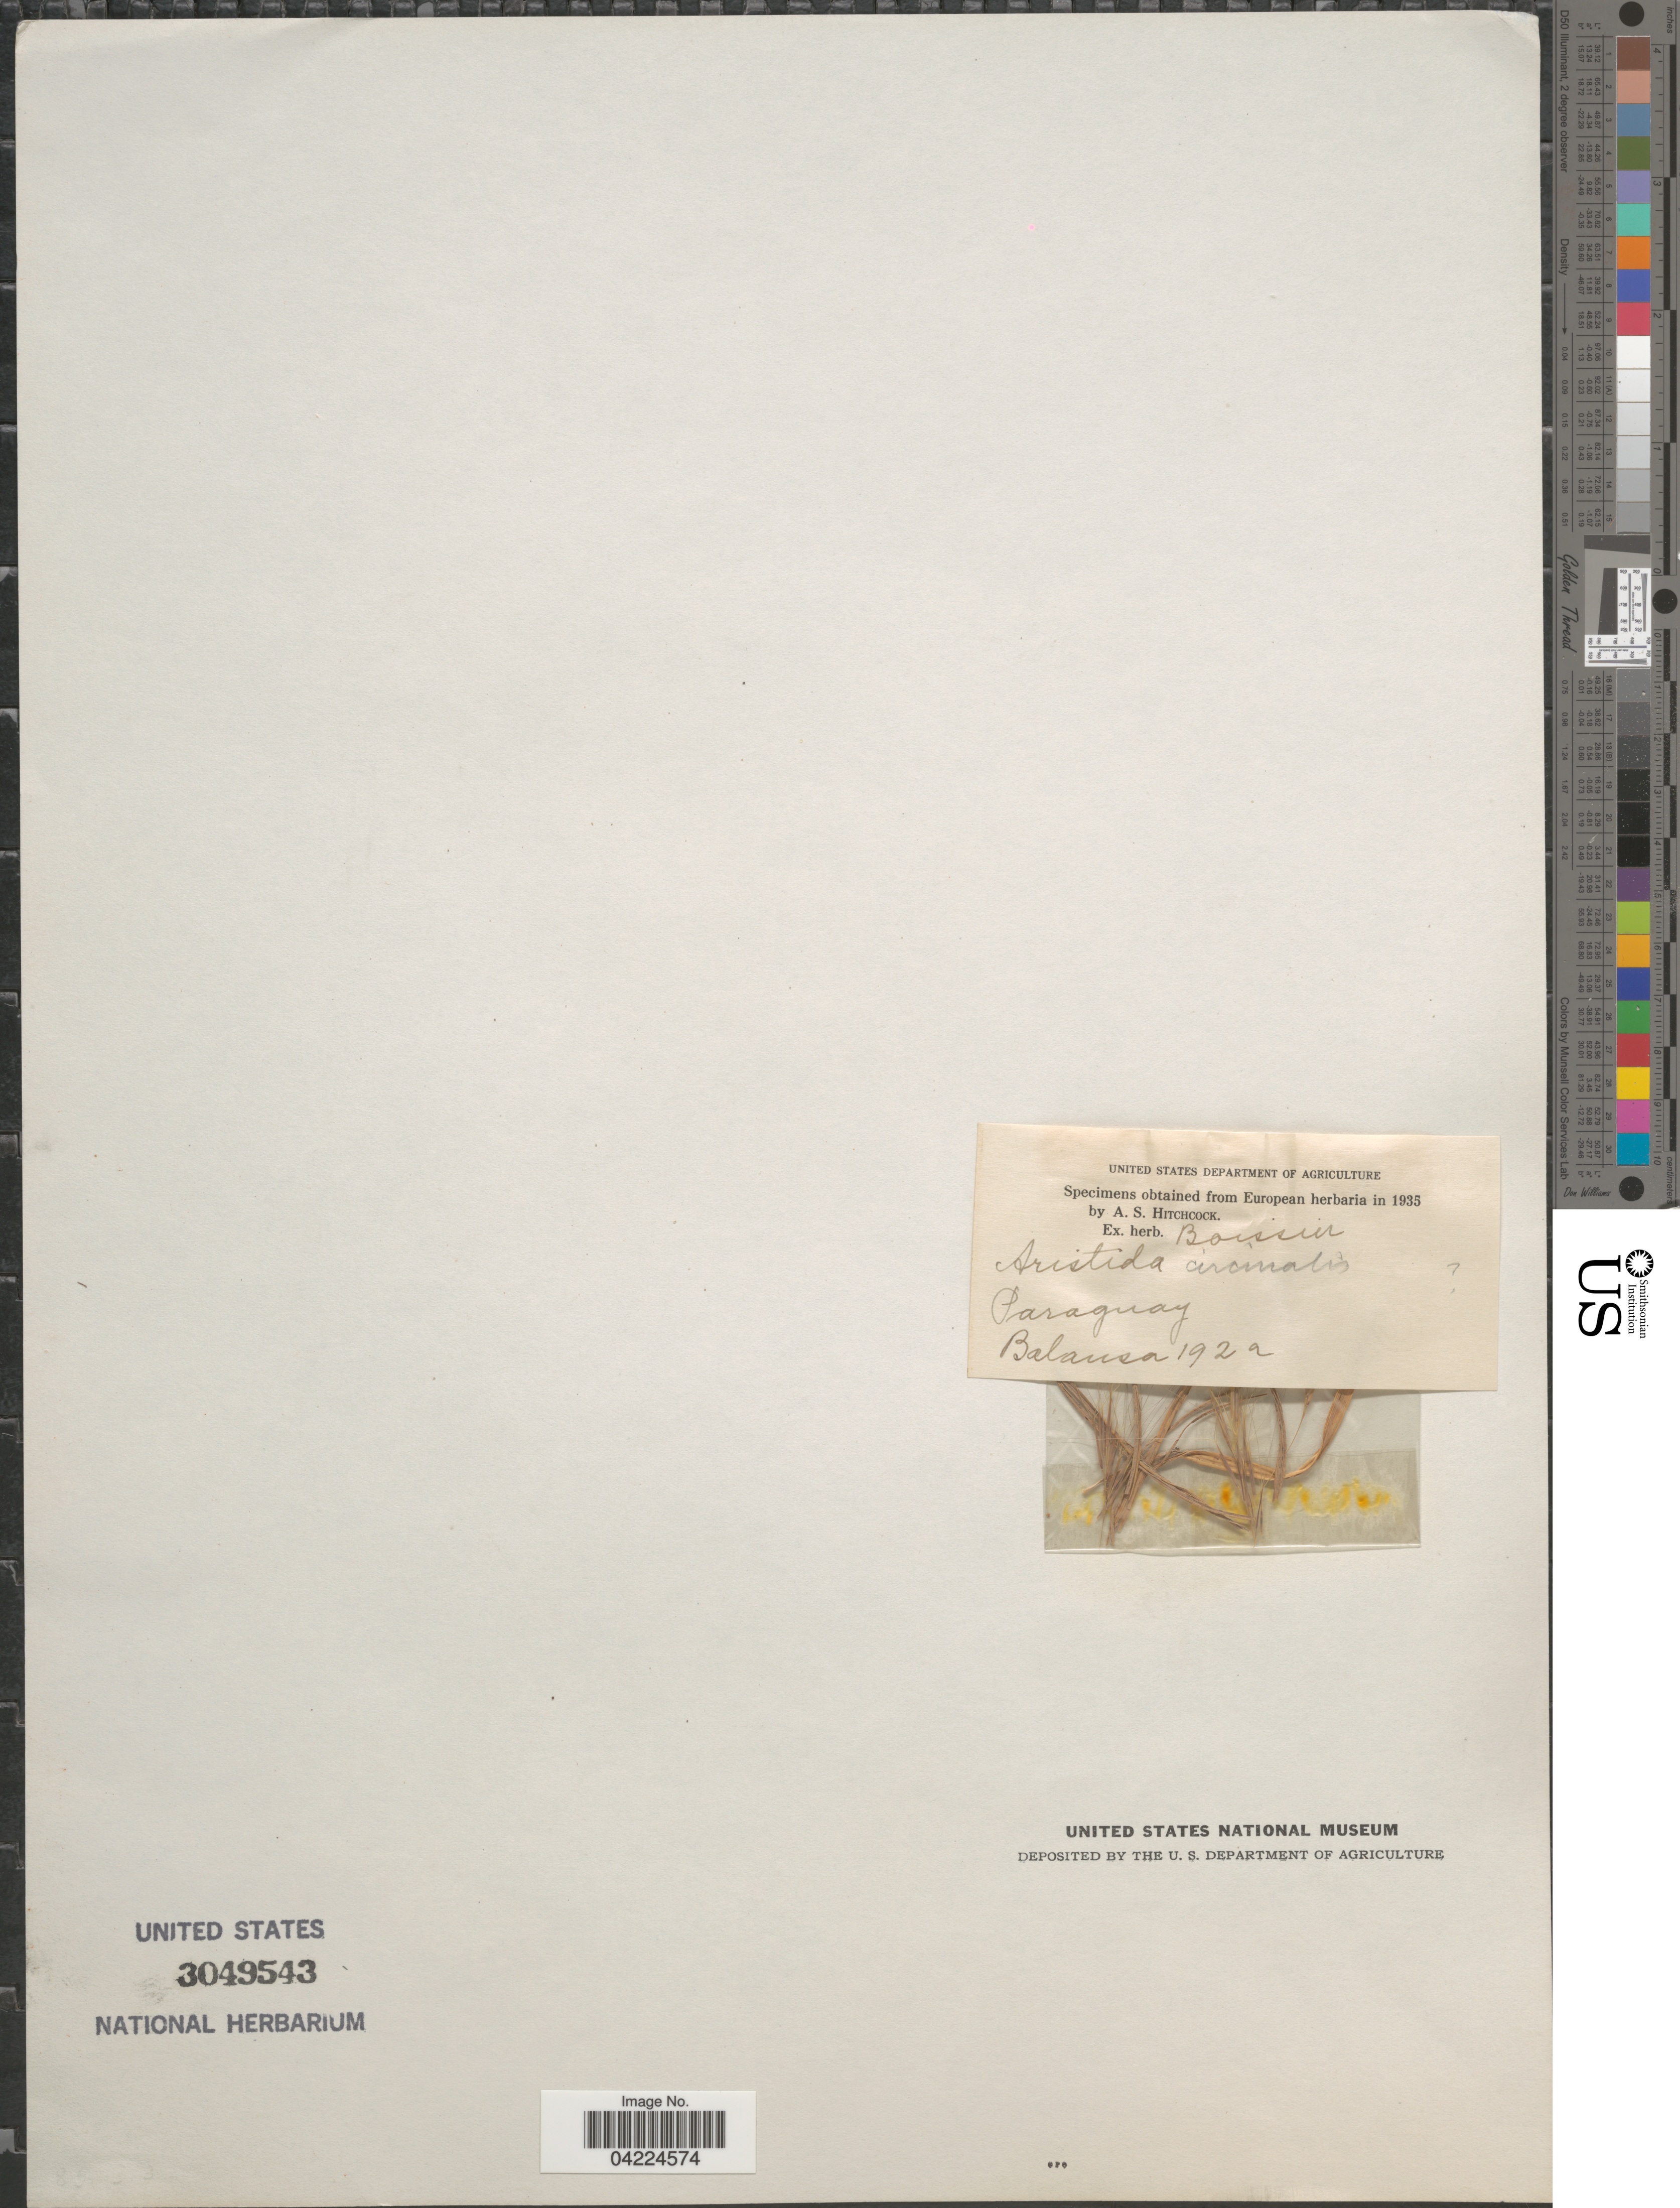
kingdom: Plantae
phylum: Tracheophyta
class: Liliopsida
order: Poales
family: Poaceae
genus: Aristida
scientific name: Aristida circinalis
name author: Lindm.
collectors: -. Balansa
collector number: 192a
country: Paraguay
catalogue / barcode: US 3049543